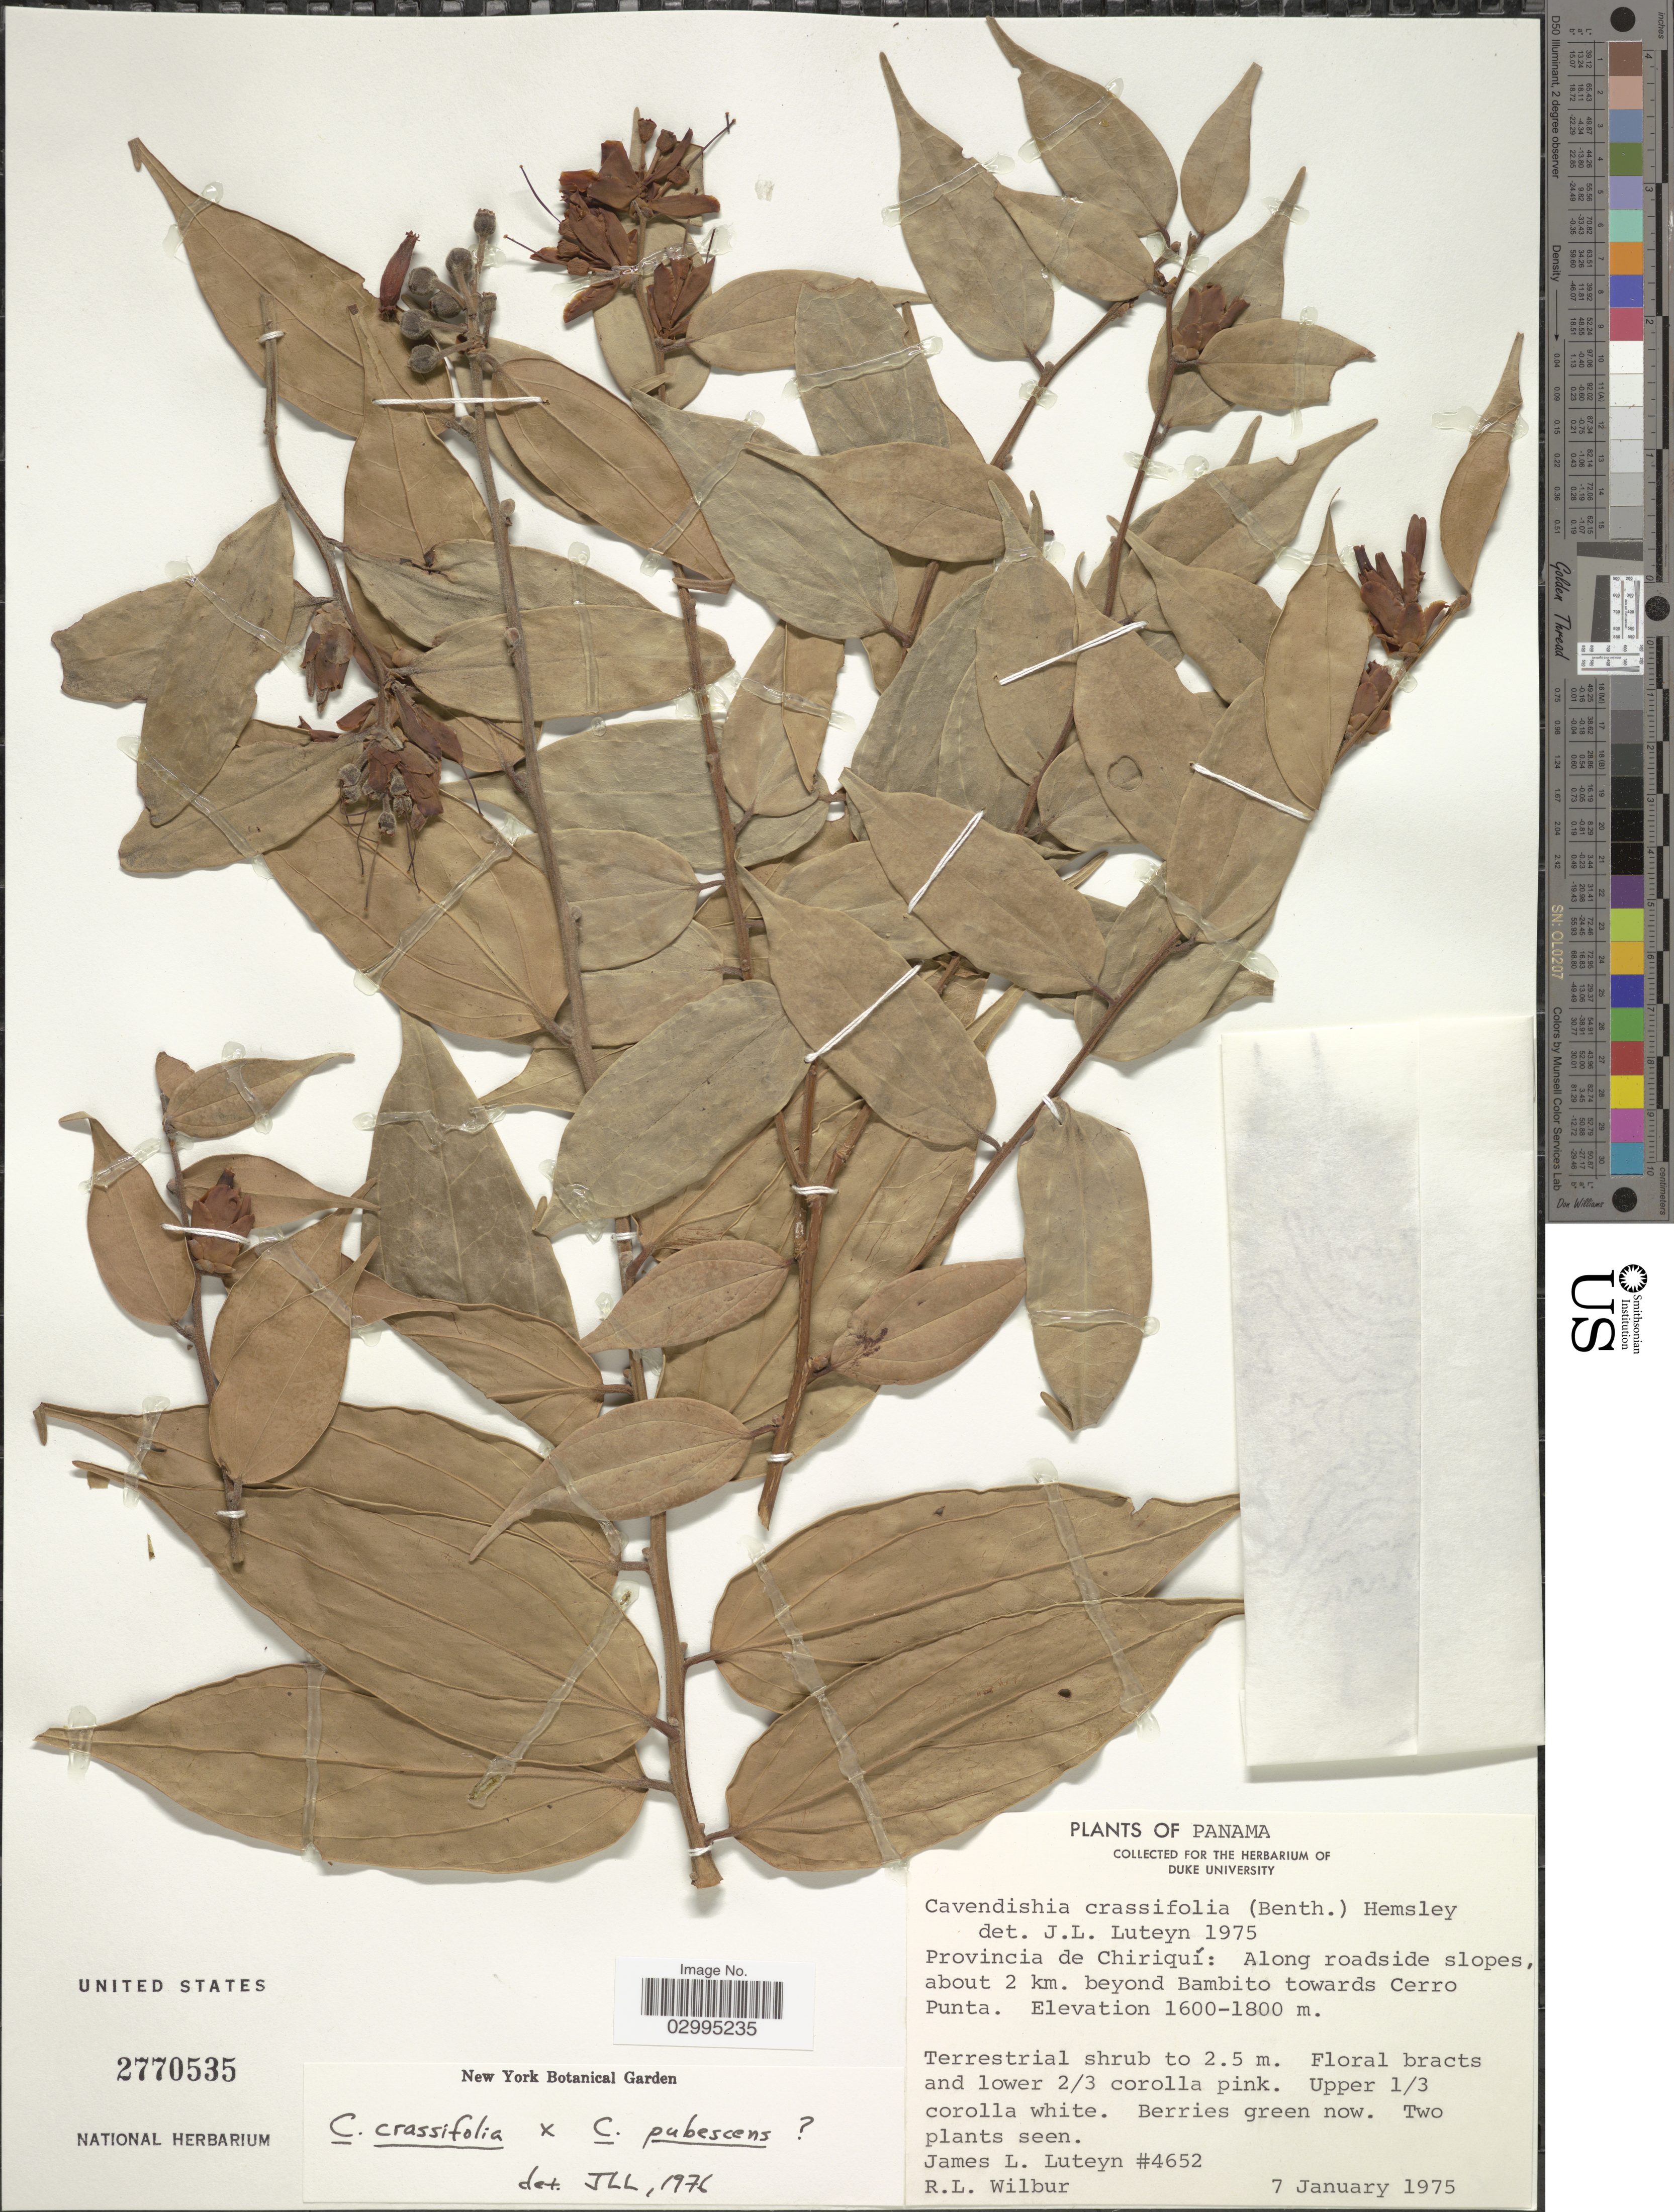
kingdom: Plantae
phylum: Tracheophyta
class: Magnoliopsida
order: Ericales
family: Ericaceae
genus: Cavendishia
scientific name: Cavendishia crassifolia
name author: (Benth.) Hemsl.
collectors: J. L. Luteyn & R. L. Wilbur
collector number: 4652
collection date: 1975-01-07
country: Panama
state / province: Chiriqui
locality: Along roadside slopes, about 2 km. beyond Bambito towards Cerro Punta.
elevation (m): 1600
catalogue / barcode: US 2770535